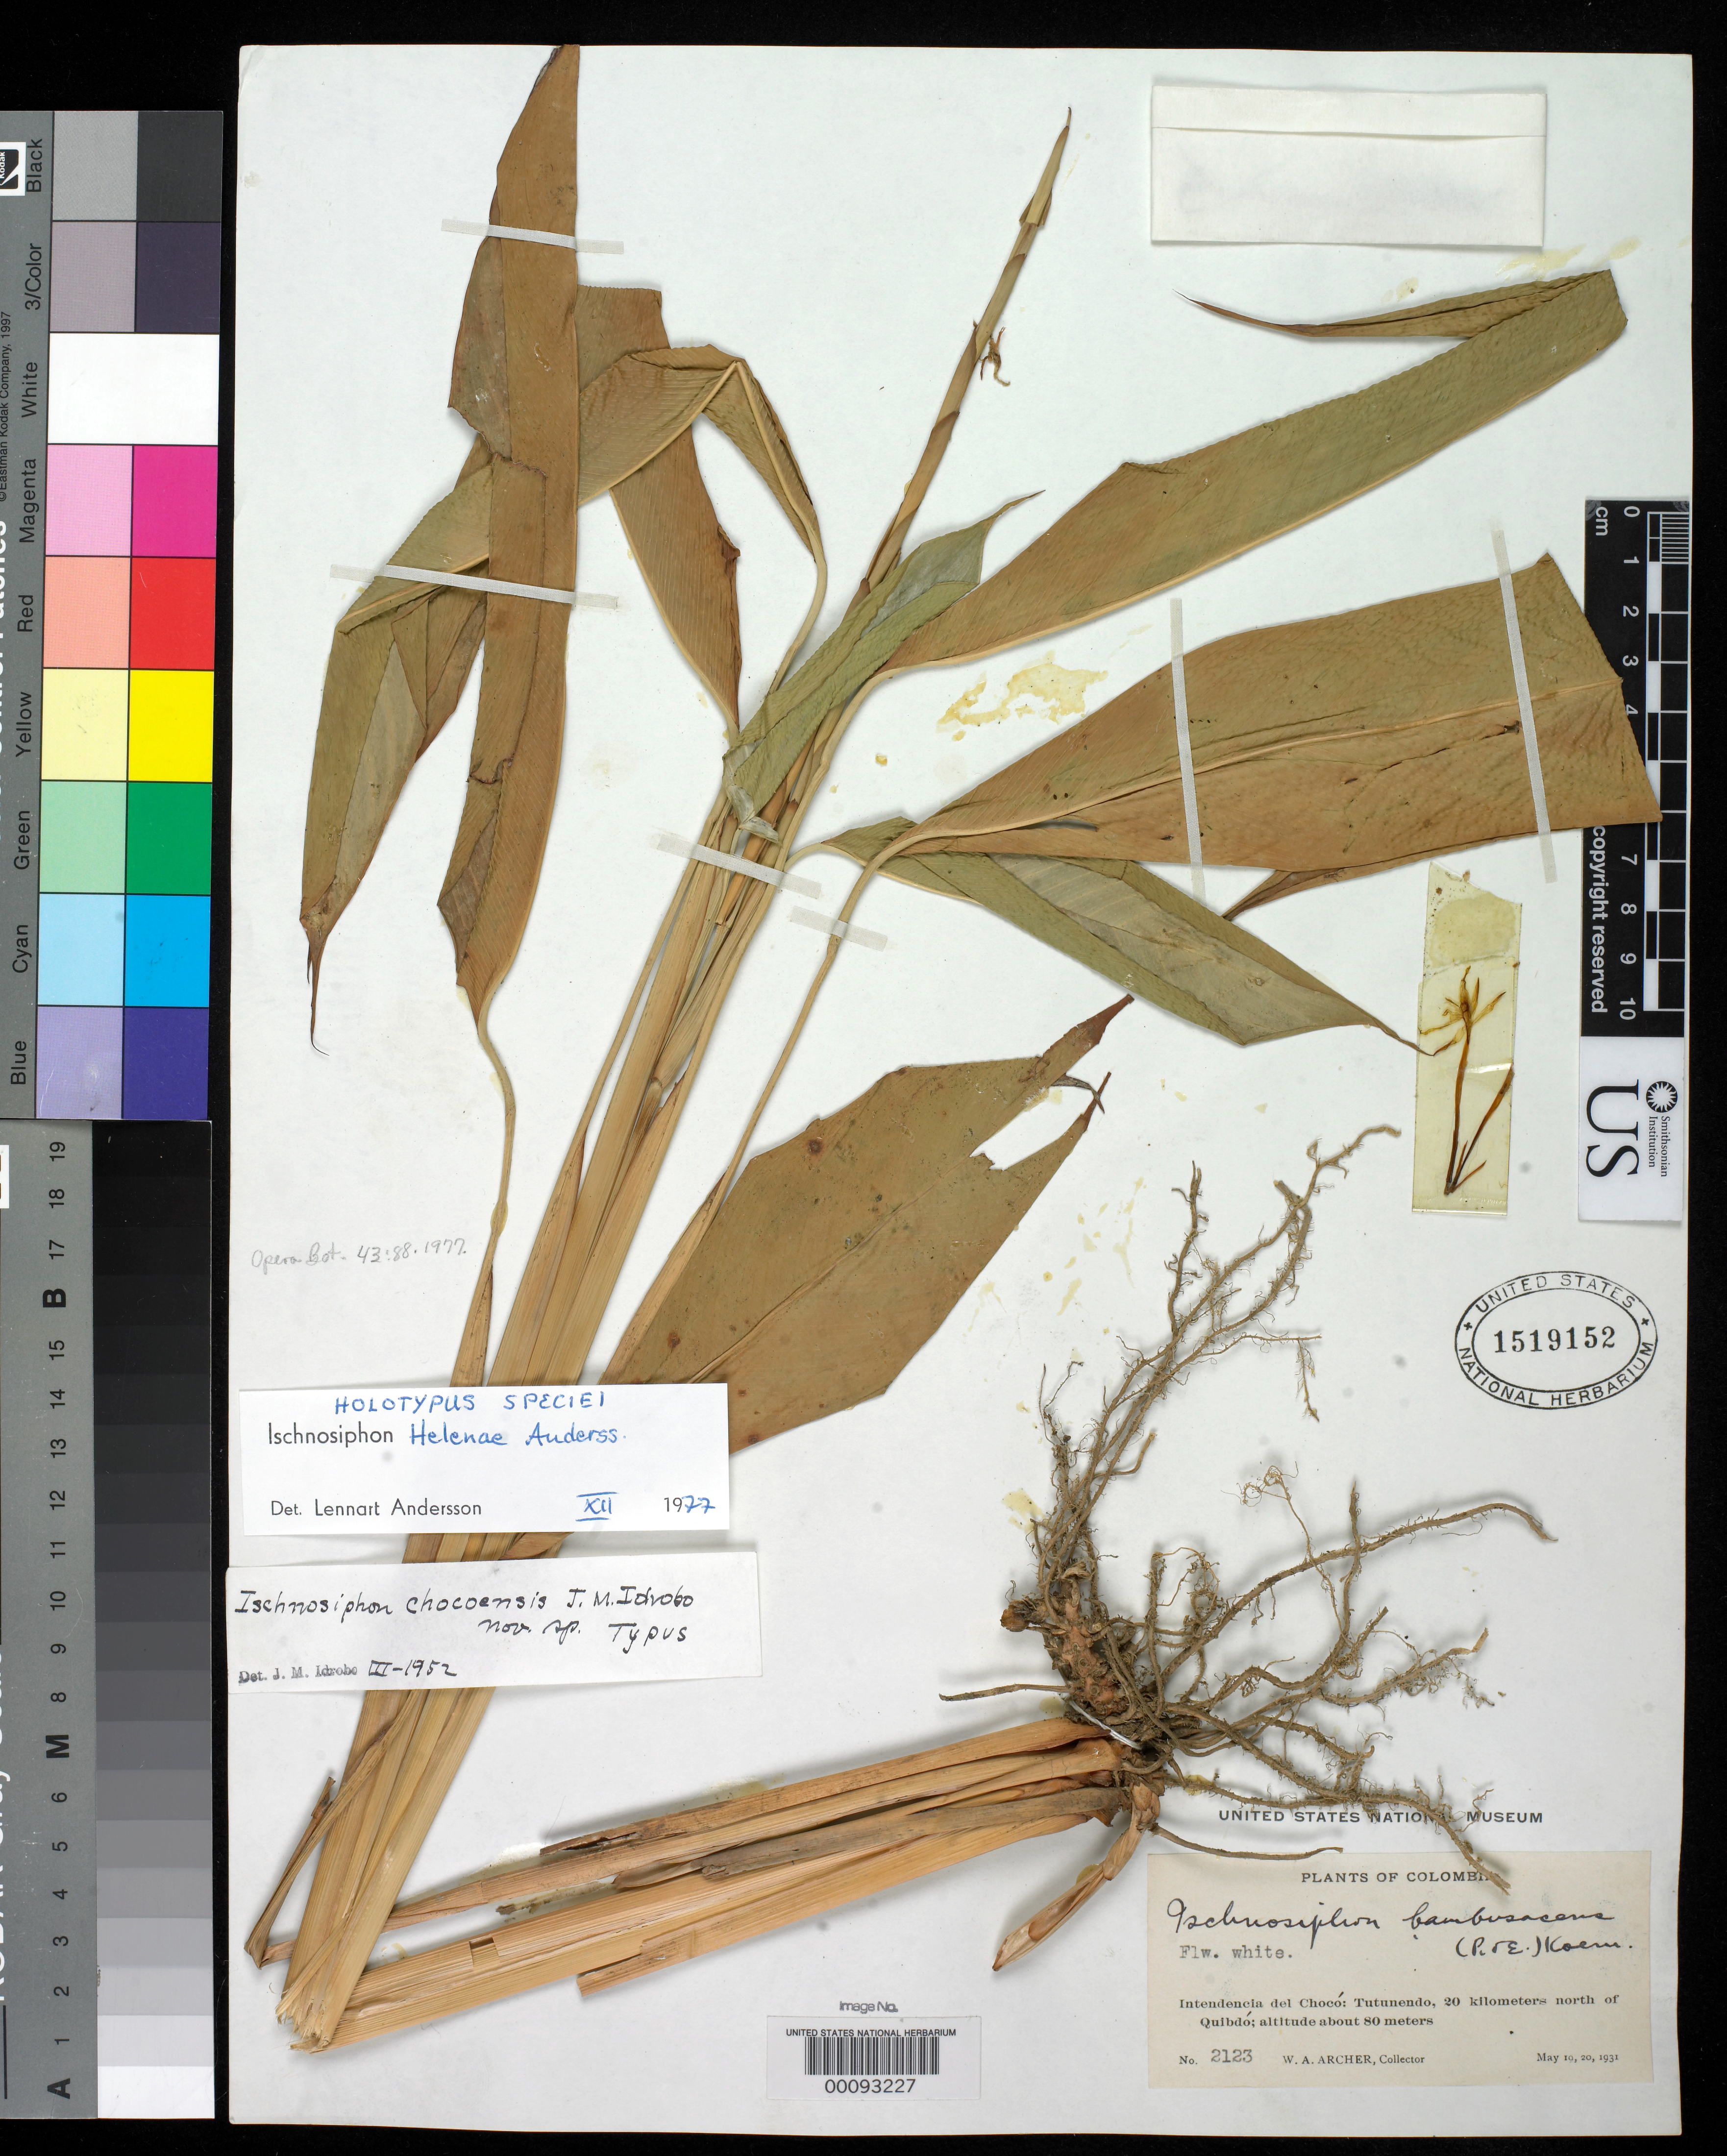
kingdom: Plantae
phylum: Tracheophyta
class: Liliopsida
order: Zingiberales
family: Marantaceae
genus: Ischnosiphon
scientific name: Ischnosiphon helenae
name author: L. Andersson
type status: Holotype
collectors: W. A. Archer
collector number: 2123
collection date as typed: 19 May 1931 to 20 May 1931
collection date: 1931-05-19/1931-05-20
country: Colombia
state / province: Chocó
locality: TutUnendo, 20 km. N of Quibdo.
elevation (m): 80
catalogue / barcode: US 1519152